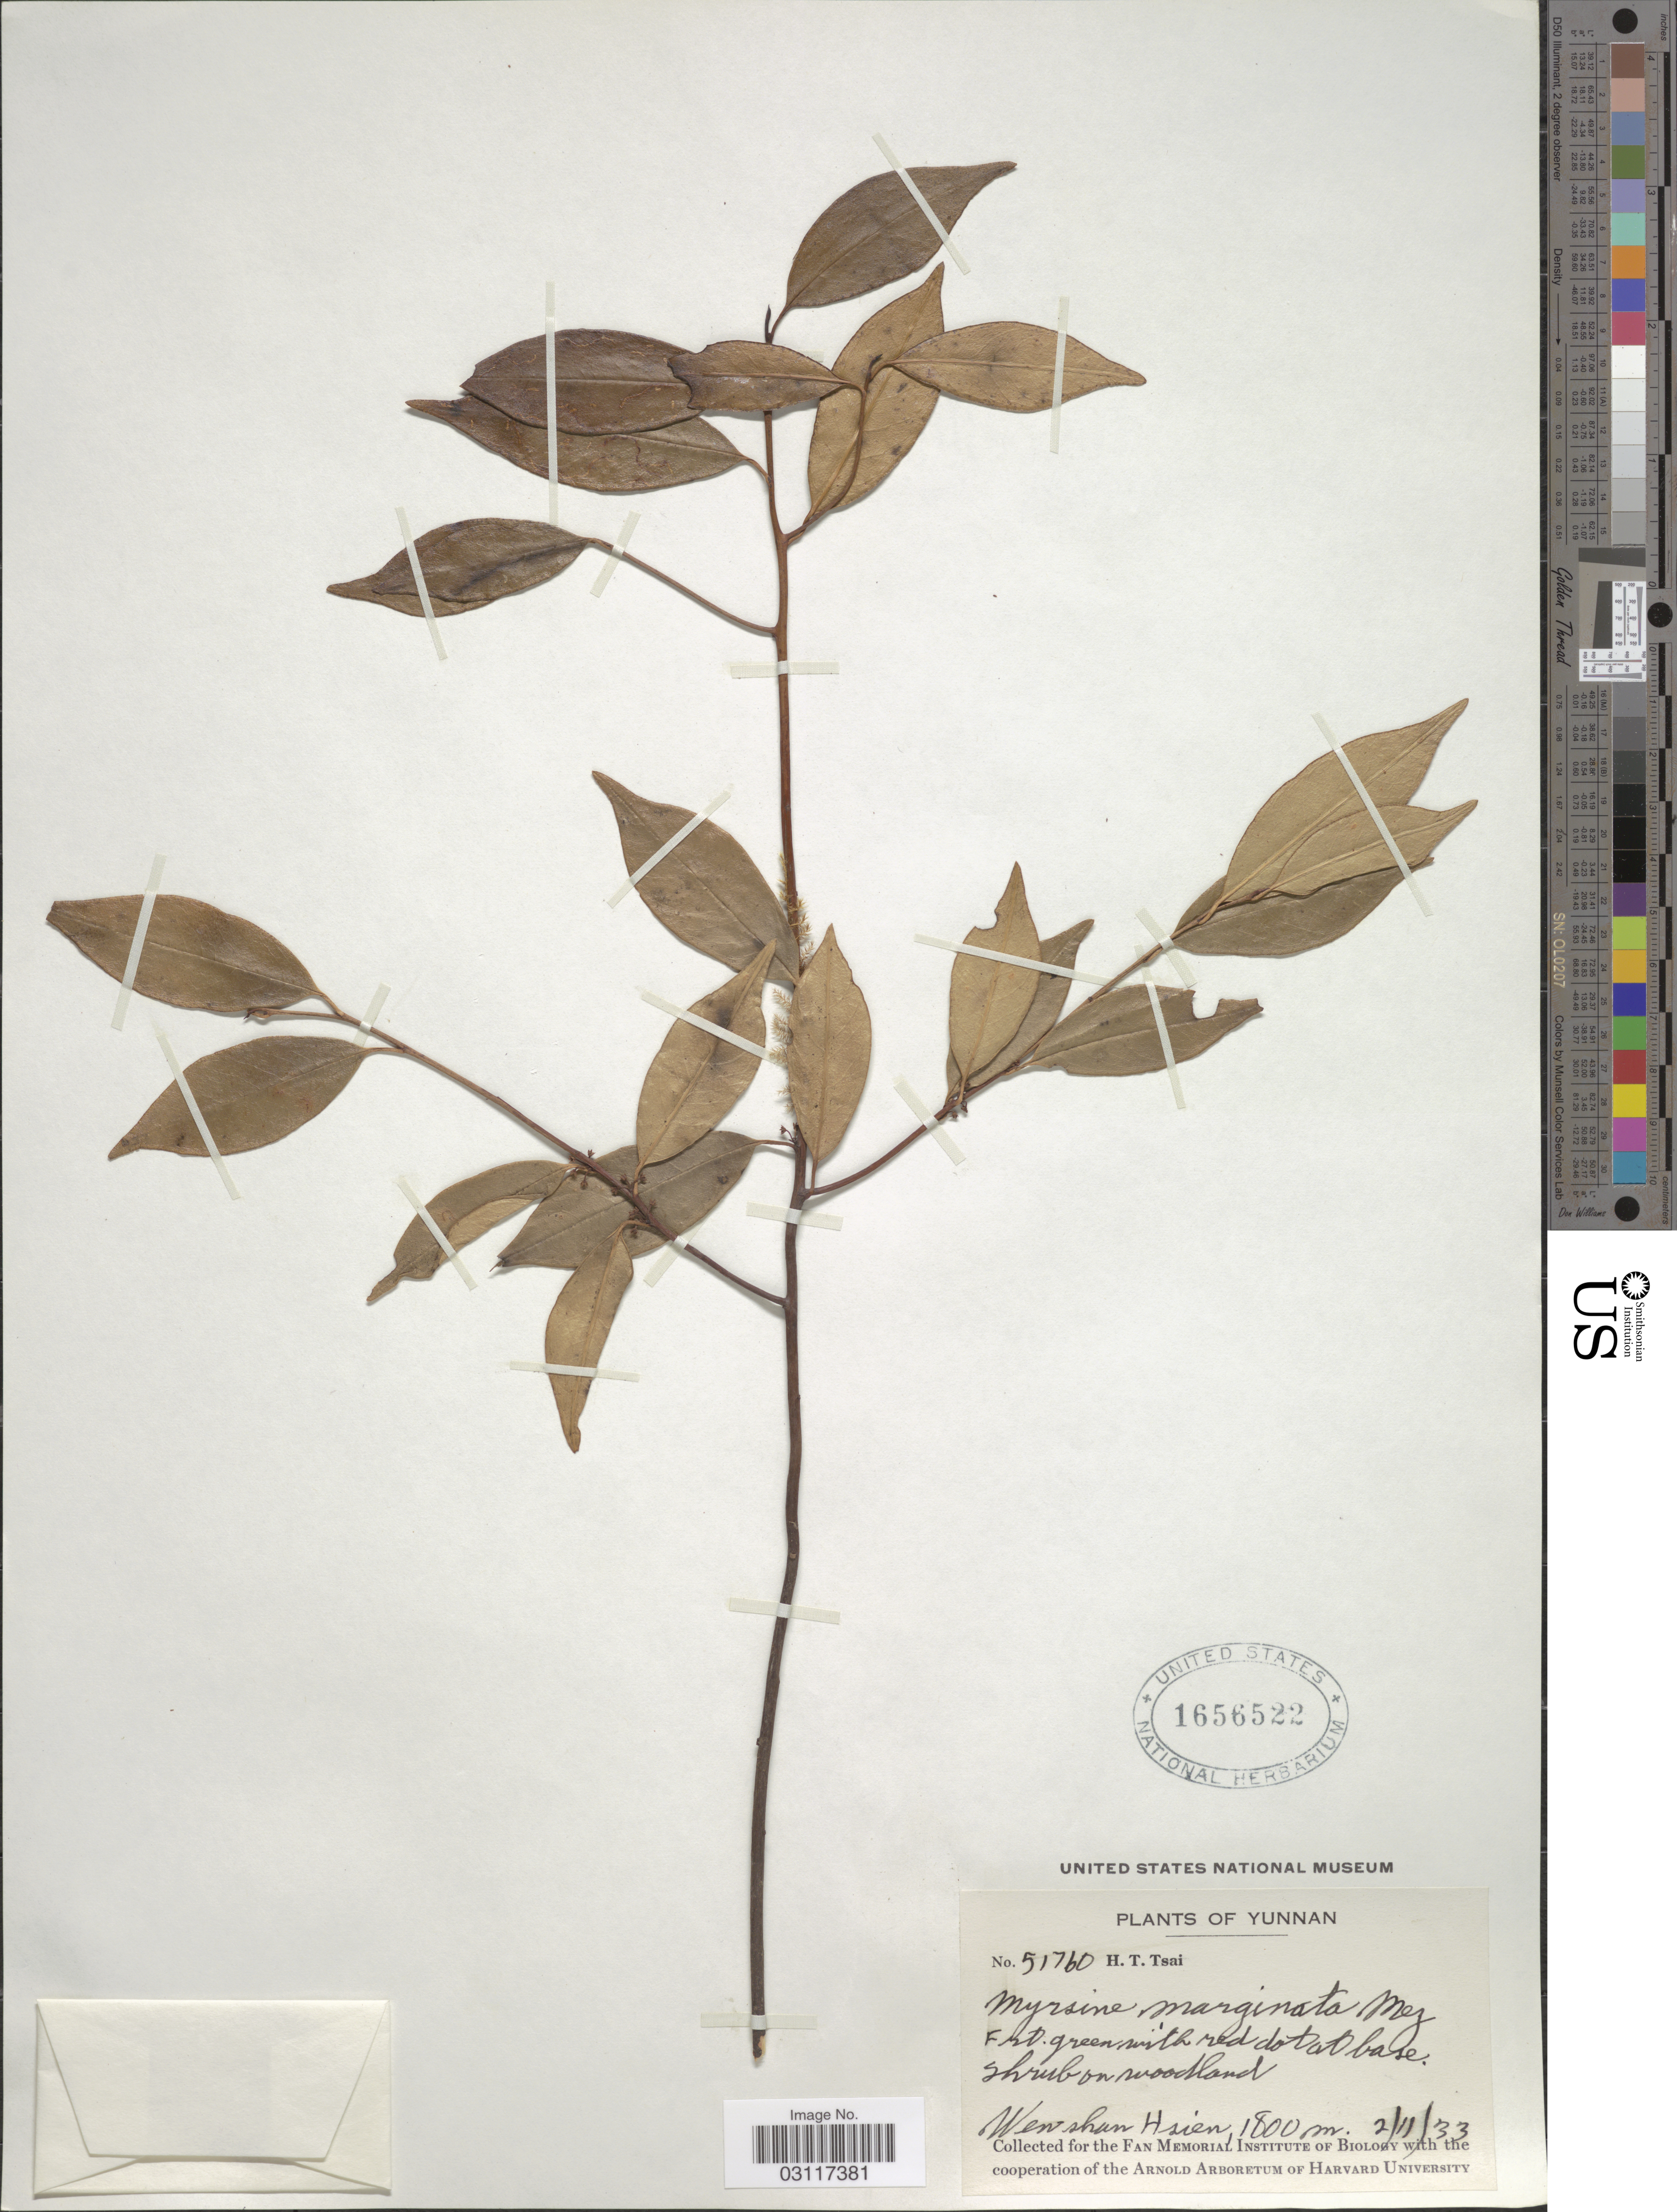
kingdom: Plantae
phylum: Tracheophyta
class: Magnoliopsida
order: Ericales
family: Primulaceae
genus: Myrsine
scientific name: Myrsine stolonifera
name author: (Koidzumi) E. Walker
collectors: H. Tsai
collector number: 51760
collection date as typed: Transcribed d/m/y: 2/11/33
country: China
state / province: Yunnan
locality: Yunnan, Wen shan Hsien.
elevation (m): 1800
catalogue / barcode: US 1656522